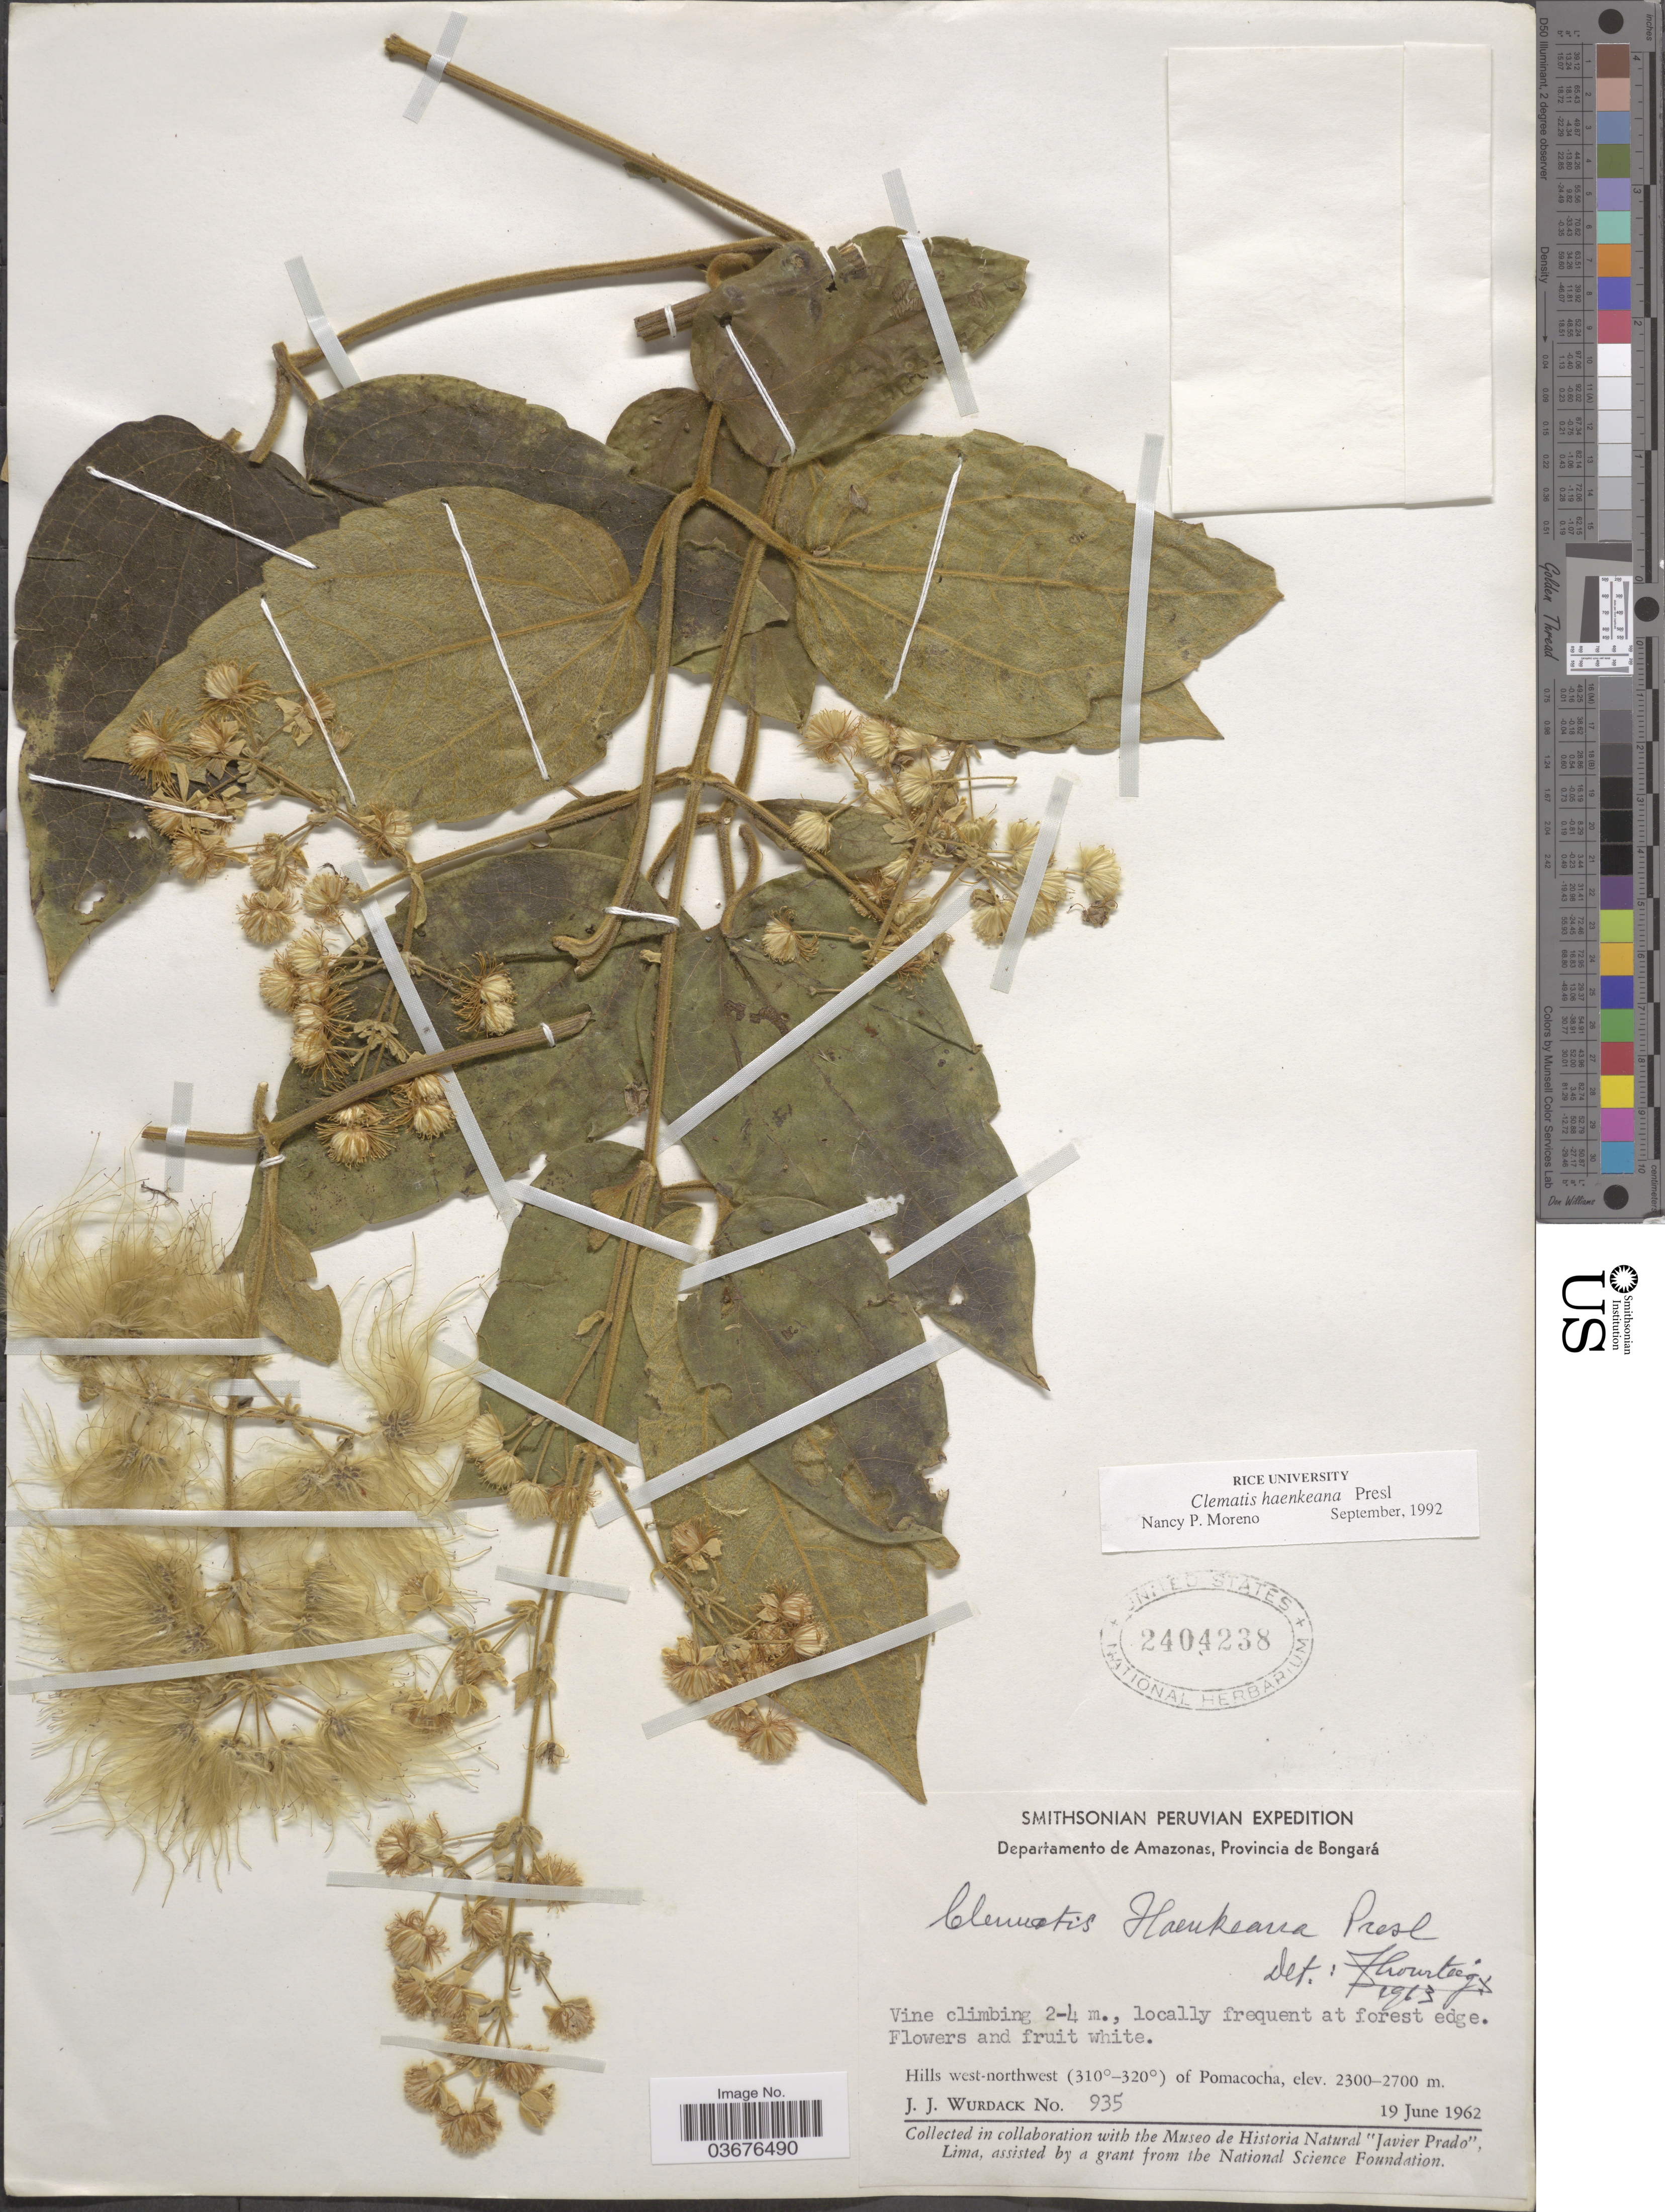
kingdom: Plantae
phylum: Tracheophyta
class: Magnoliopsida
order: Ranunculales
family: Ranunculaceae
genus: Clematis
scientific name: Clematis haenkeana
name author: C. Presl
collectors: J. J. Wurdack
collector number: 935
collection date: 1962-06-19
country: Peru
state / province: Amazonas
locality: Departamento de Amazonas, Provincia de Bongará. Hills west-northwest (310º-320º) of Pomacocha.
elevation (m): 2300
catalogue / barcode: US 2404238